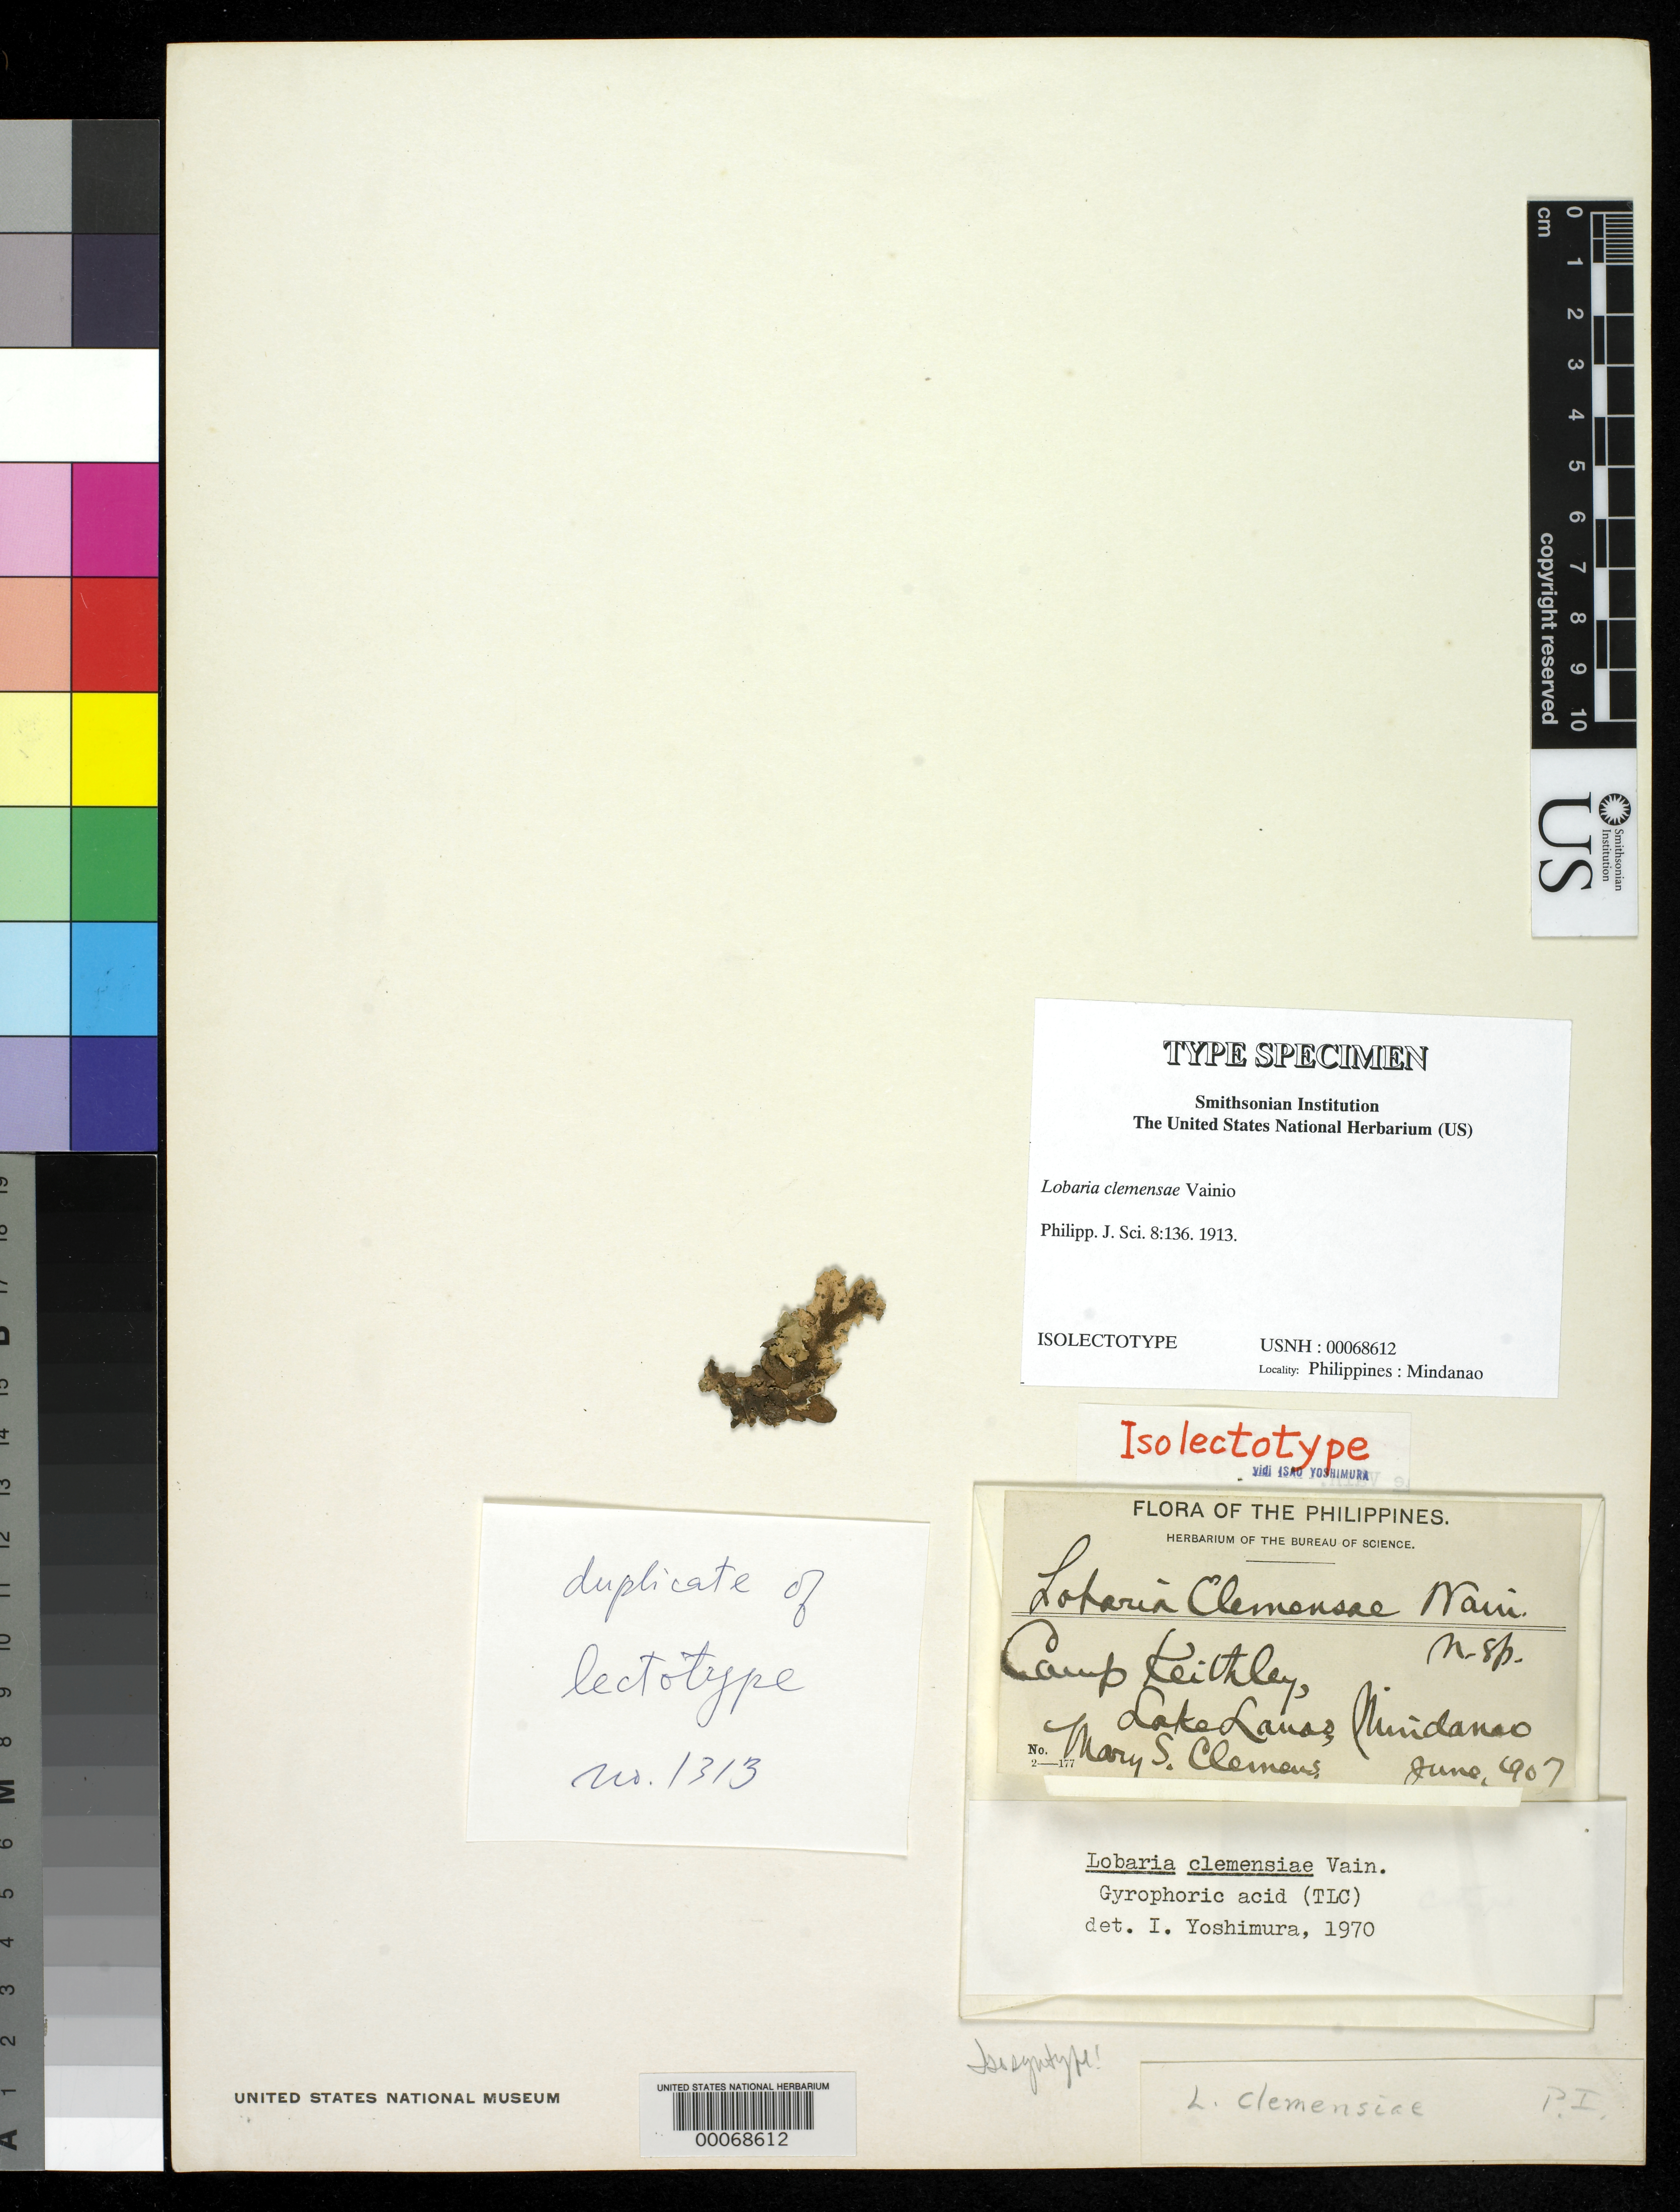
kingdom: Fungi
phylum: Ascomycota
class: Lecanoromycetes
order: Peltigerales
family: Lobariaceae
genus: Lobaria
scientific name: Lobaria clemensae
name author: Vain.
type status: Isolectotype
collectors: M. S. Clemens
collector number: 1313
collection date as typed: Jun 1907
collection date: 1907-06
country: Philippines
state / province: Muslim Mindanao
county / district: Lanao del Sur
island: Mindanao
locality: Lake Lanao, Camp Keithley.